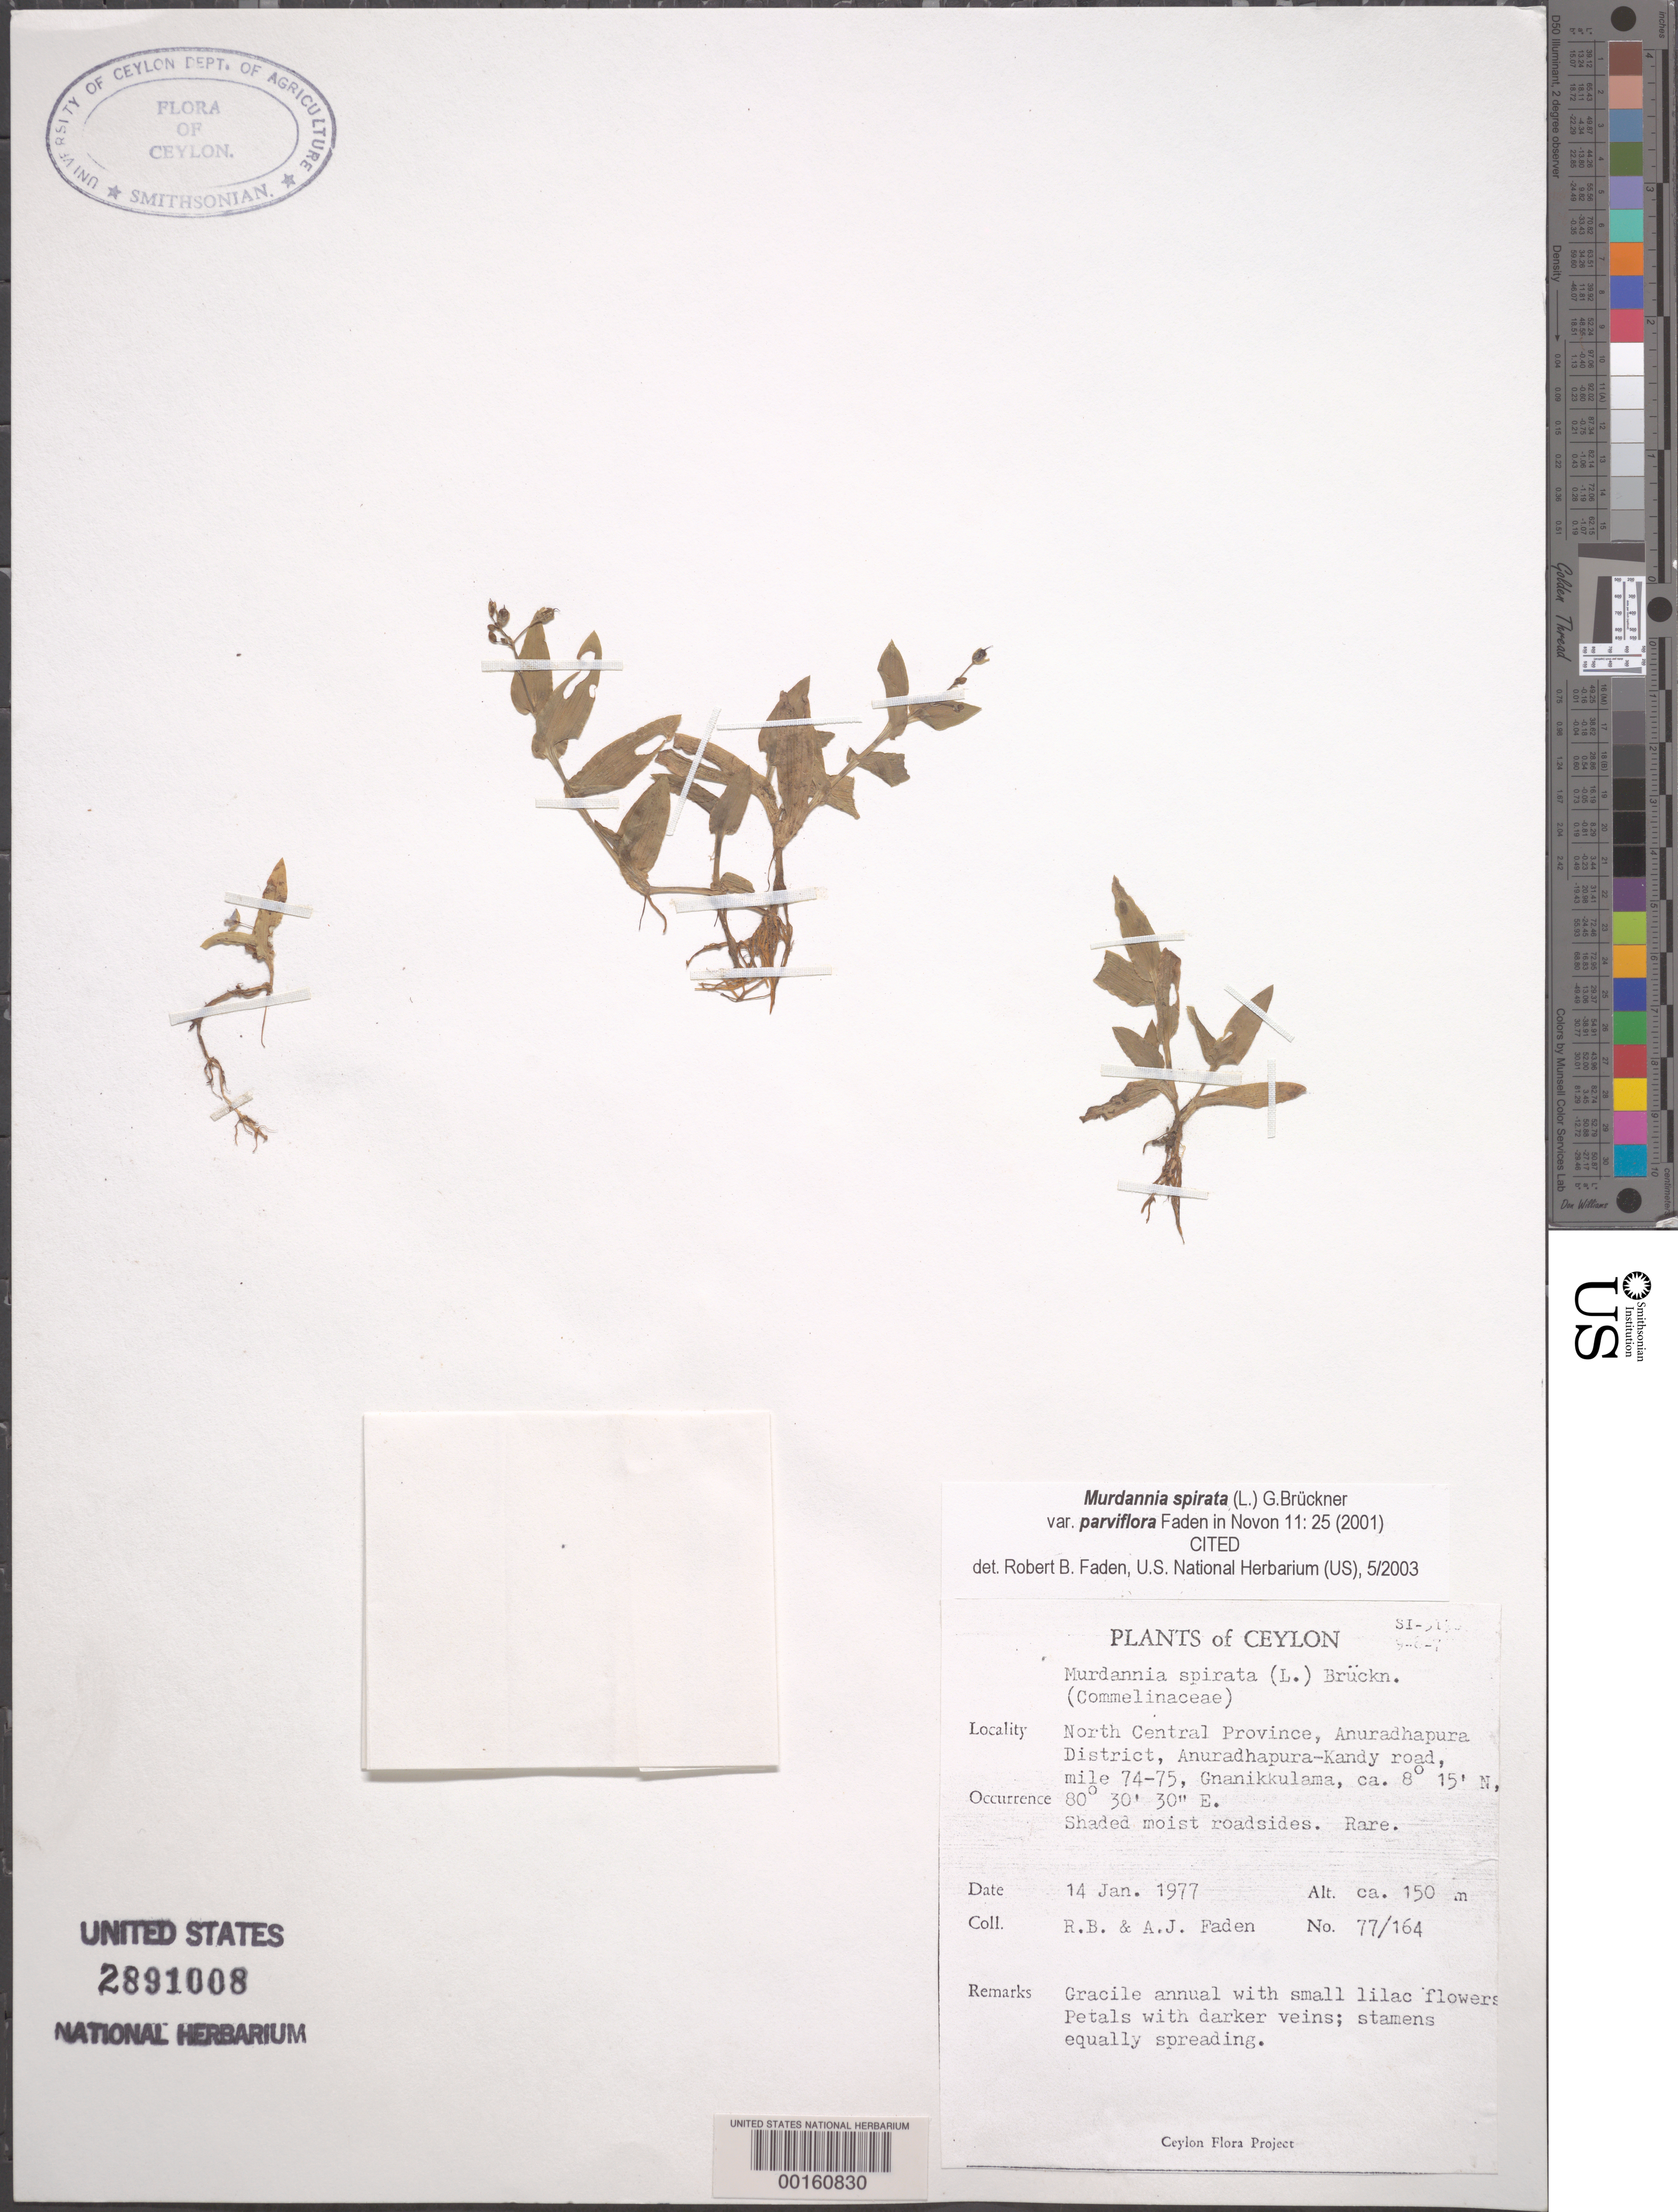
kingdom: Plantae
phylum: Tracheophyta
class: Liliopsida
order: Commelinales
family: Commelinaceae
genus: Murdannia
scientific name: Murdannia spirata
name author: (L.) G. Brückn.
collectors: R. B. Faden & A. J. Faden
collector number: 77/164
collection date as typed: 14 Jan 1977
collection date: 1977-01-14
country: Sri Lanka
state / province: North Central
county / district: Anuradhapura Dist.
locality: Gnanikkulama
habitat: Shaded, moist roadsides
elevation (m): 150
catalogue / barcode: US 2891008